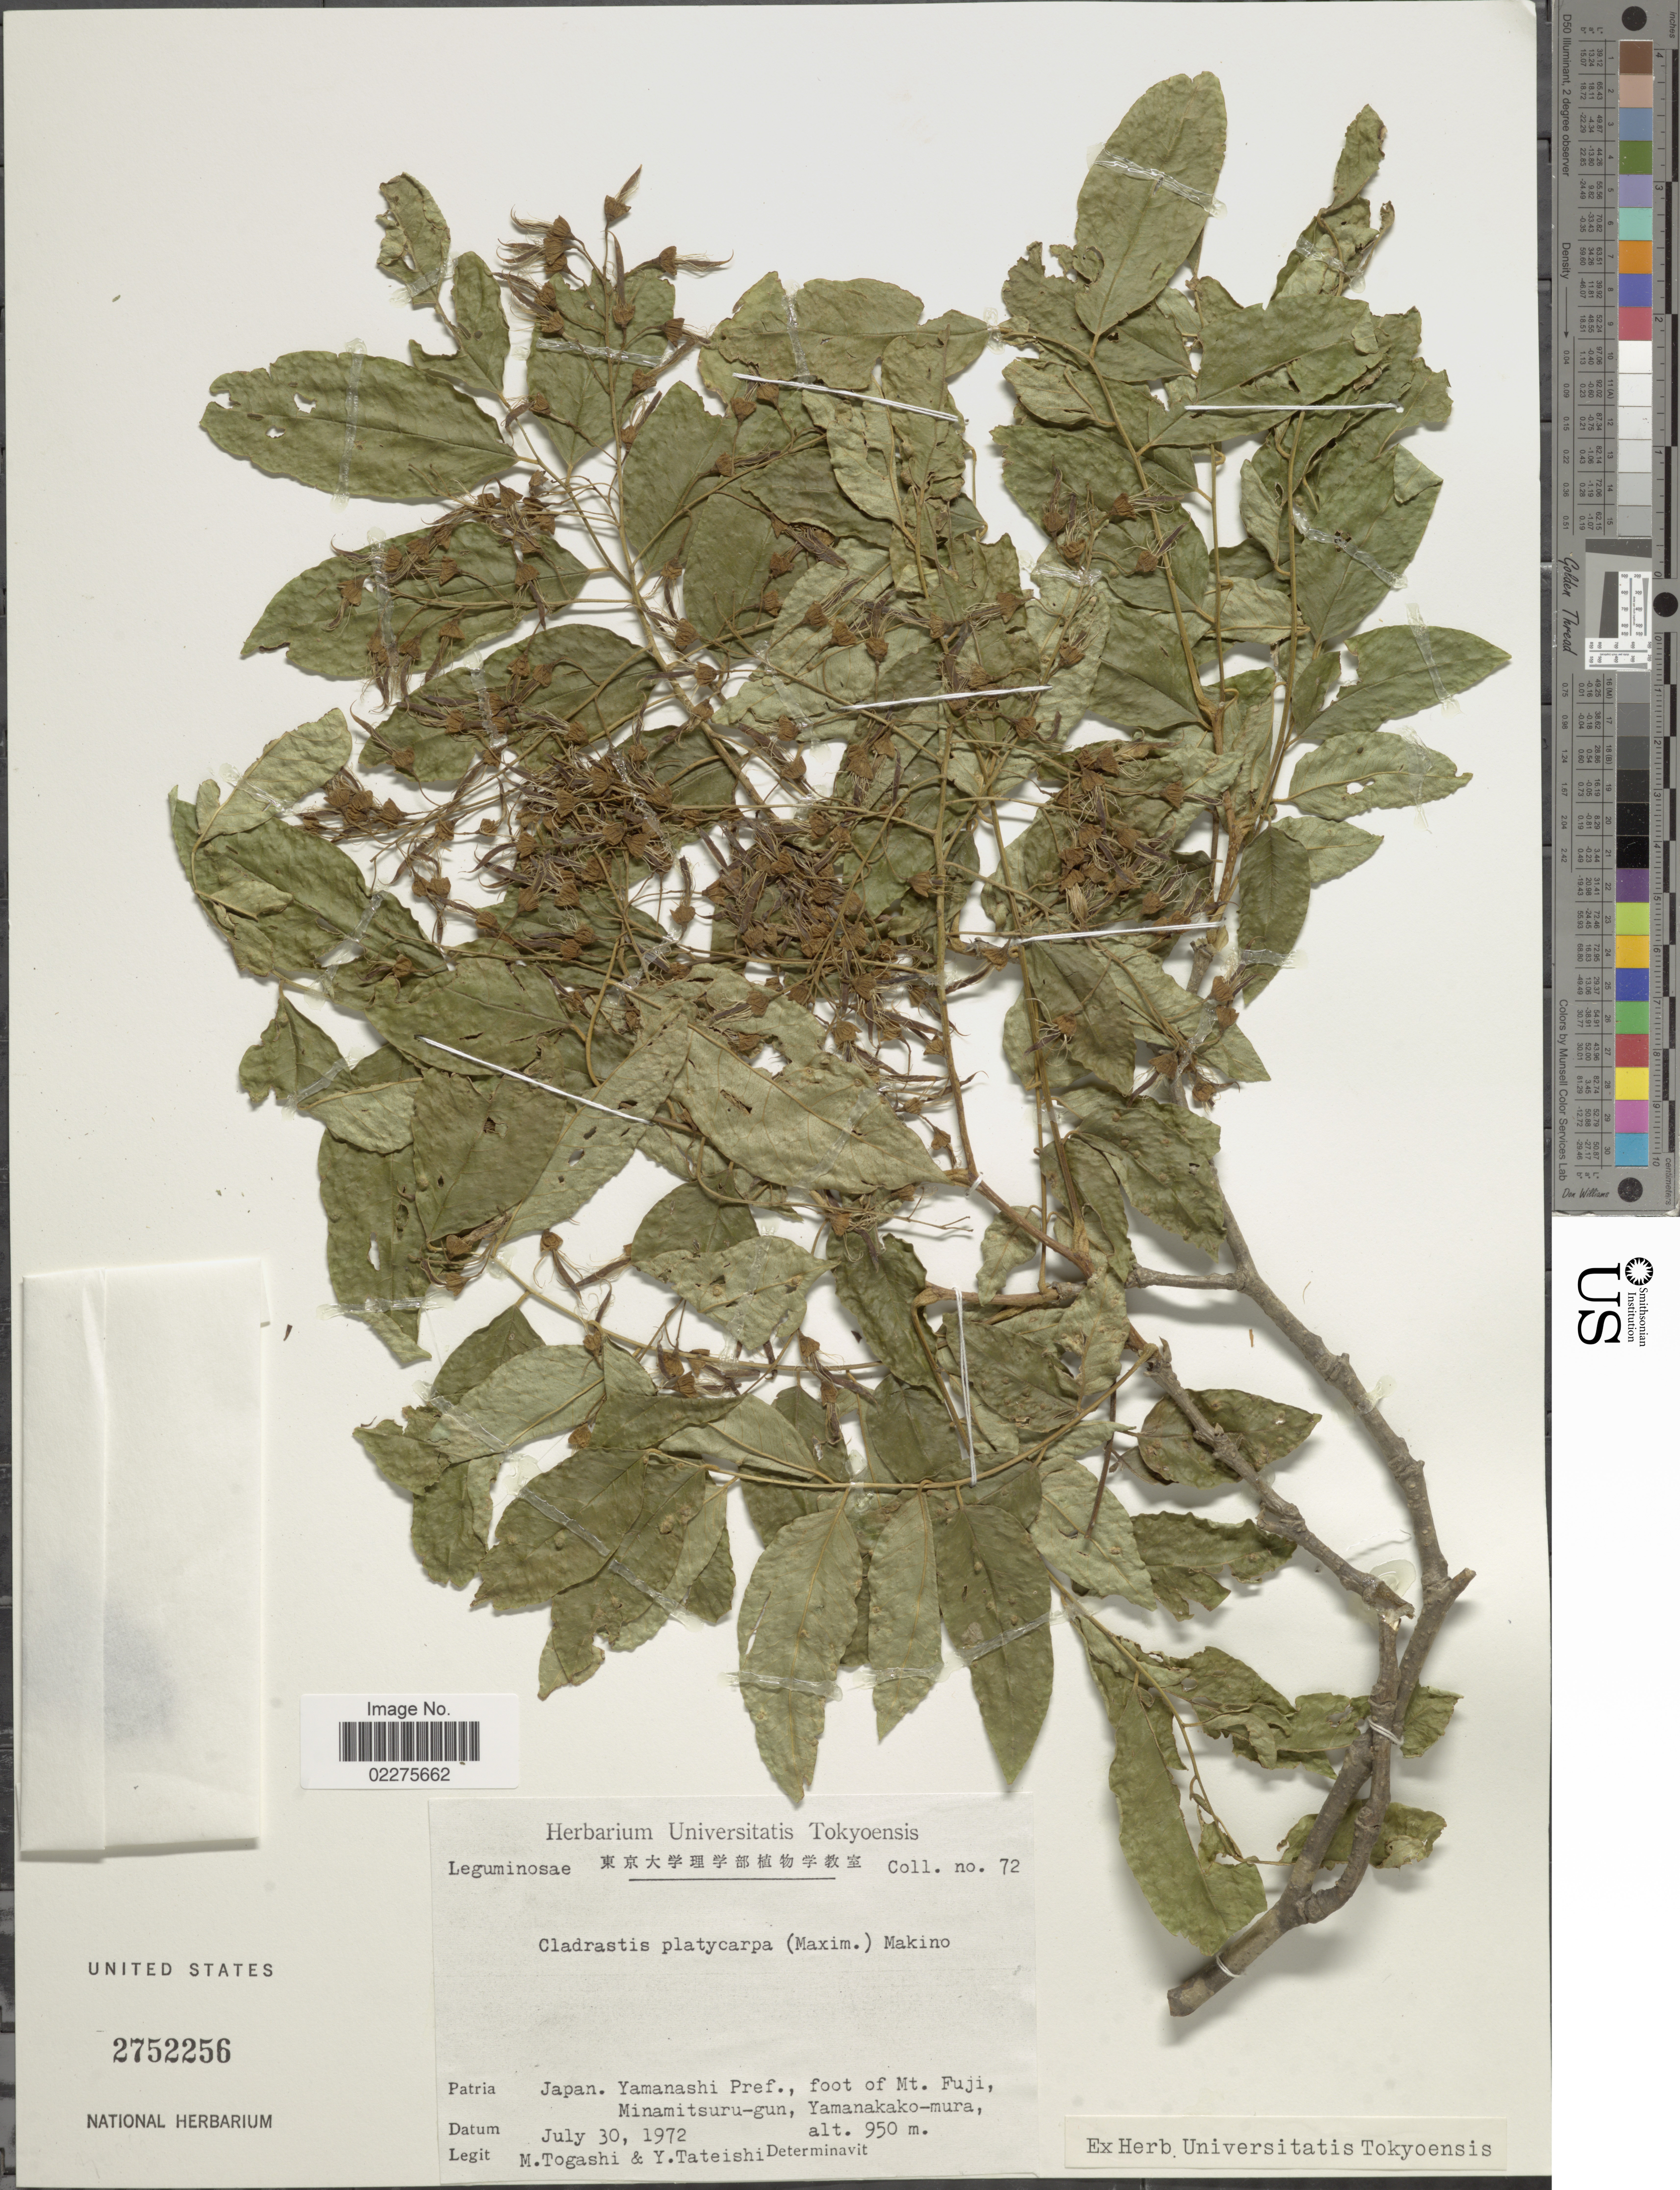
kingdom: Plantae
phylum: Tracheophyta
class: Magnoliopsida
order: Fabales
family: Fabaceae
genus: Cladrastis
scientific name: Cladrastis platycarpa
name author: (Maxim.) Makino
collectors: M. Togashi & Y. Tateishi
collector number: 72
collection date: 1972-07-30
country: Japan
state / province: Yamanasi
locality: Yamanashi Pref., foot of Mt. Fuji, Minamitsuru-gun, Yamanakako-mura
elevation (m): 950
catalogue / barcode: US 2752256